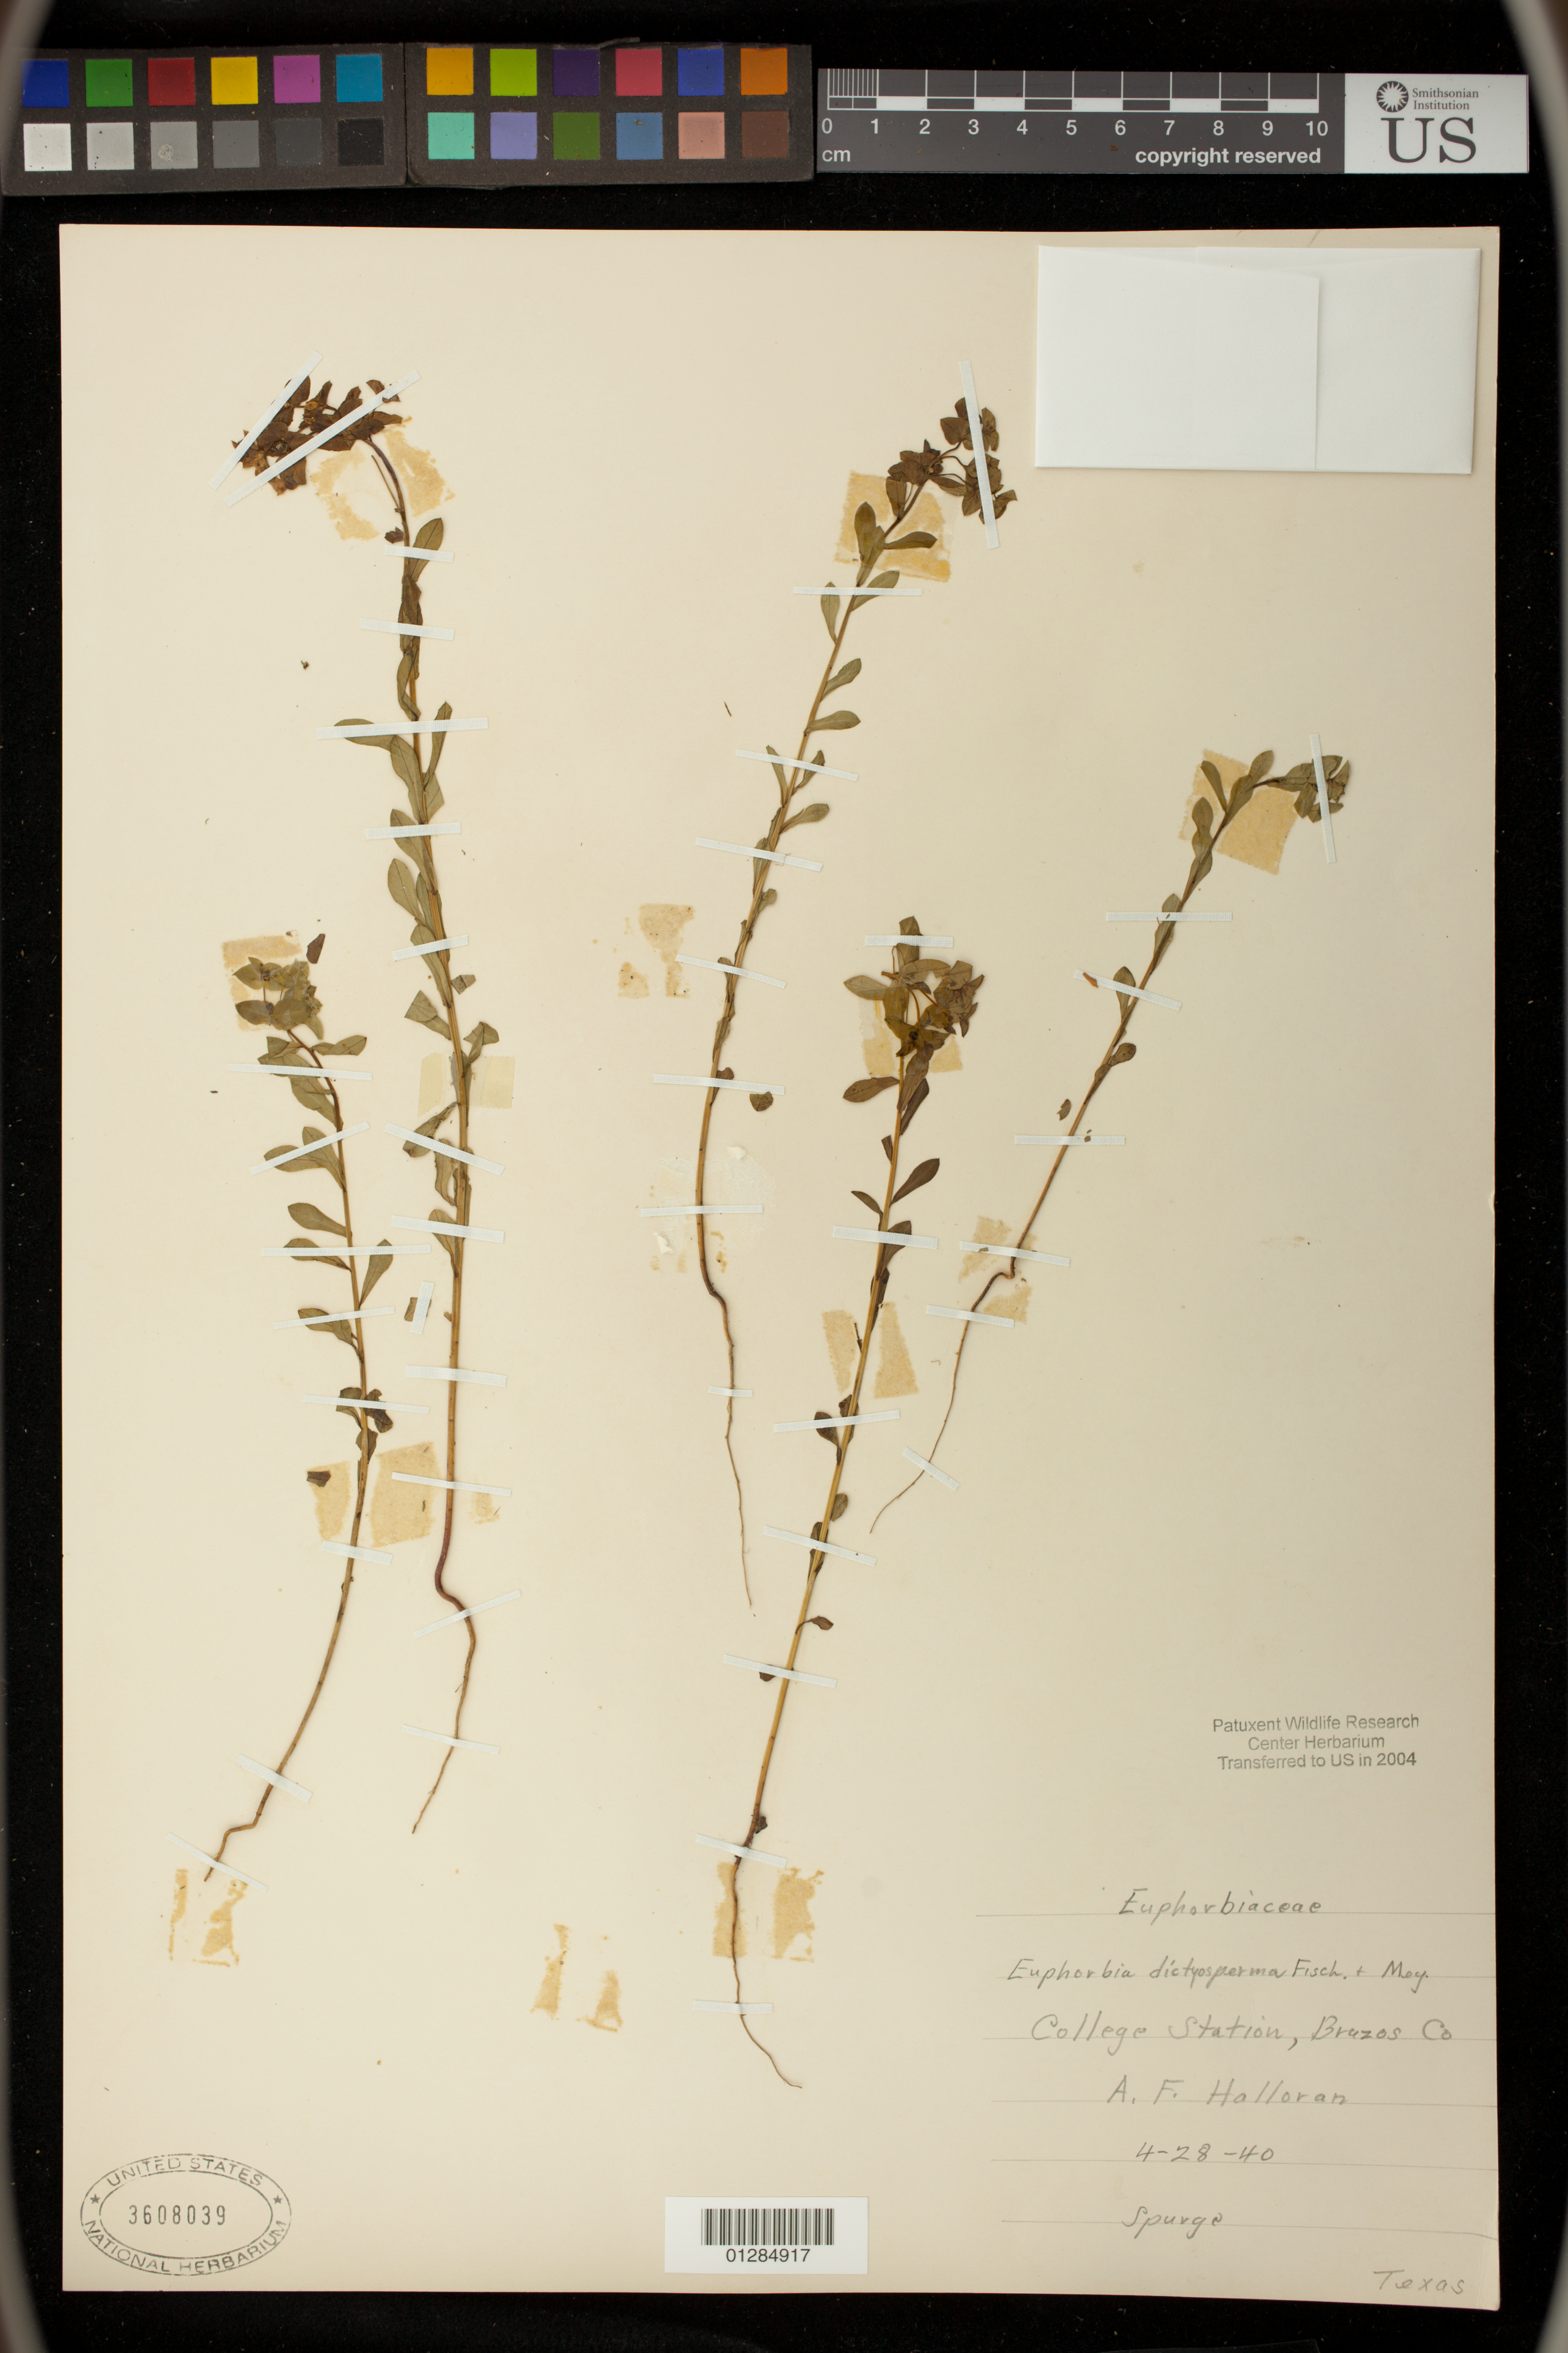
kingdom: Plantae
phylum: Tracheophyta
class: Magnoliopsida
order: Malpighiales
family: Euphorbiaceae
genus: Euphorbia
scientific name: Euphorbia spathulata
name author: Lam.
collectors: A. Halloran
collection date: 1940-04-28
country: United States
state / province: Texas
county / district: Brazos County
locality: College Station, Brazos County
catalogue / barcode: US 3608039